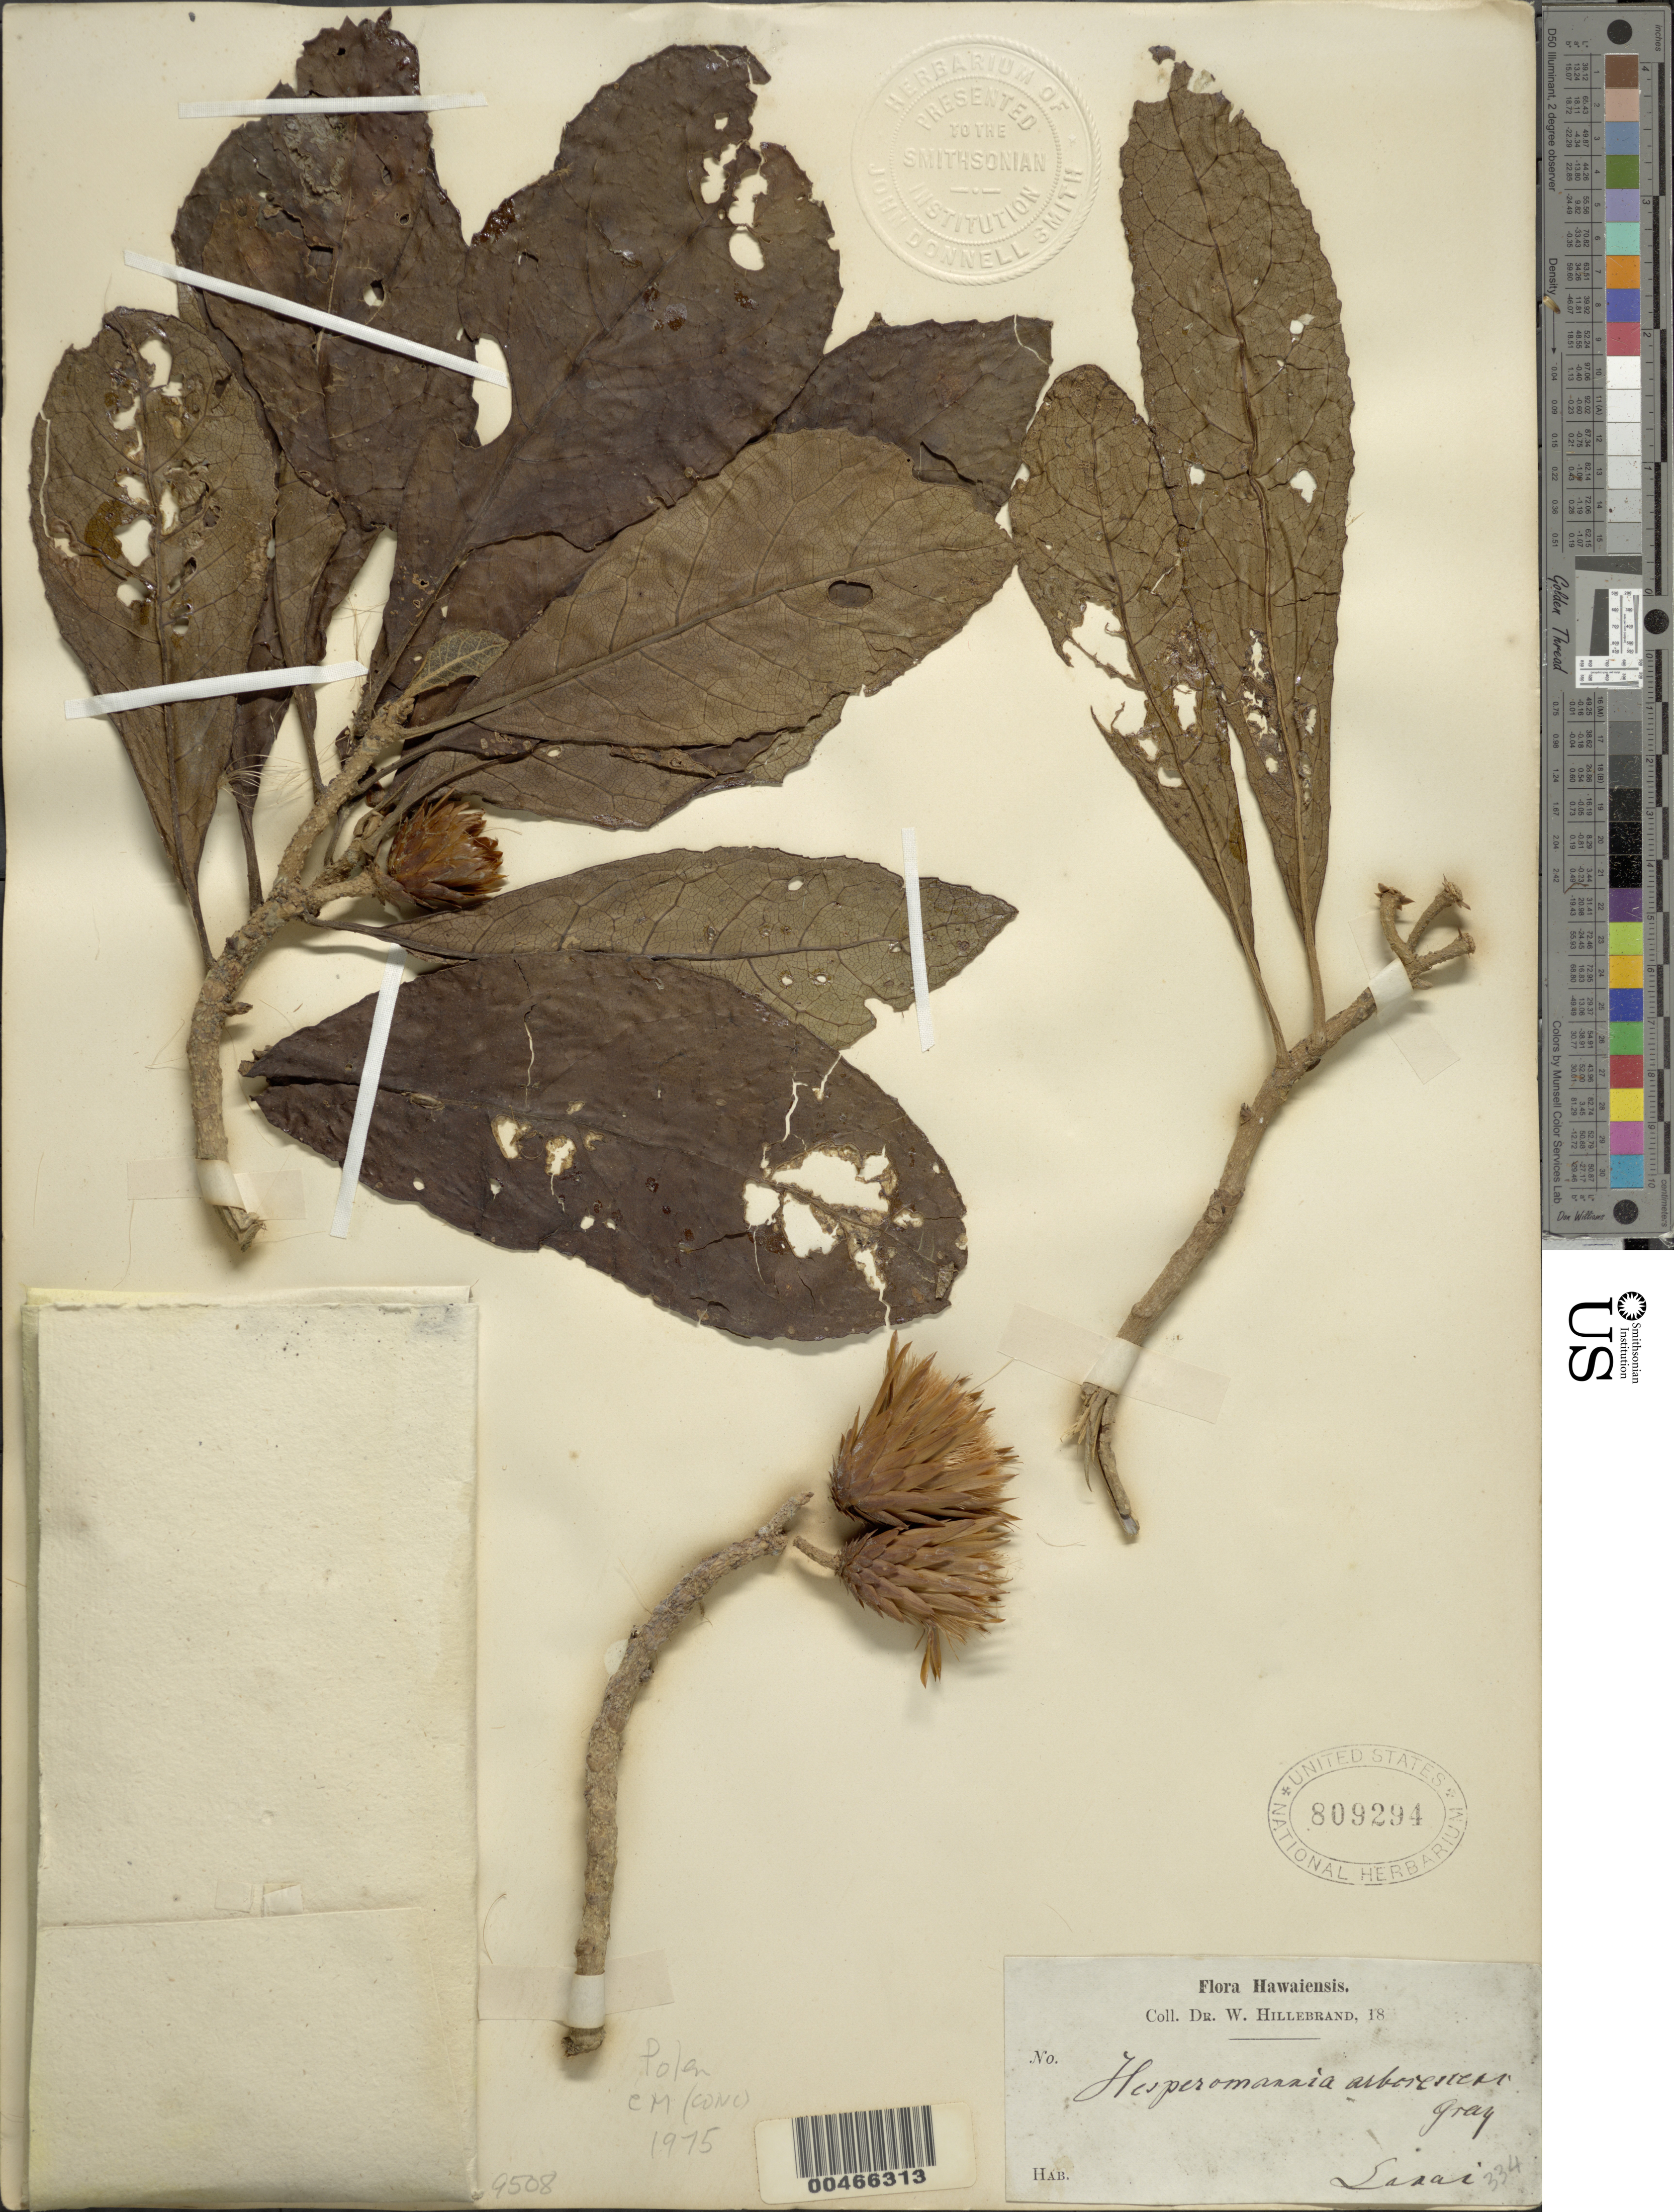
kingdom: Plantae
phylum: Tracheophyta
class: Magnoliopsida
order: Asterales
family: Asteraceae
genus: Hesperomannia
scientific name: Hesperomannia arborescens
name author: A. Gray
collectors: W. Hillebrand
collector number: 334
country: United States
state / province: Hawaii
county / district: Maui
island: Lana'i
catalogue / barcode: US 809294